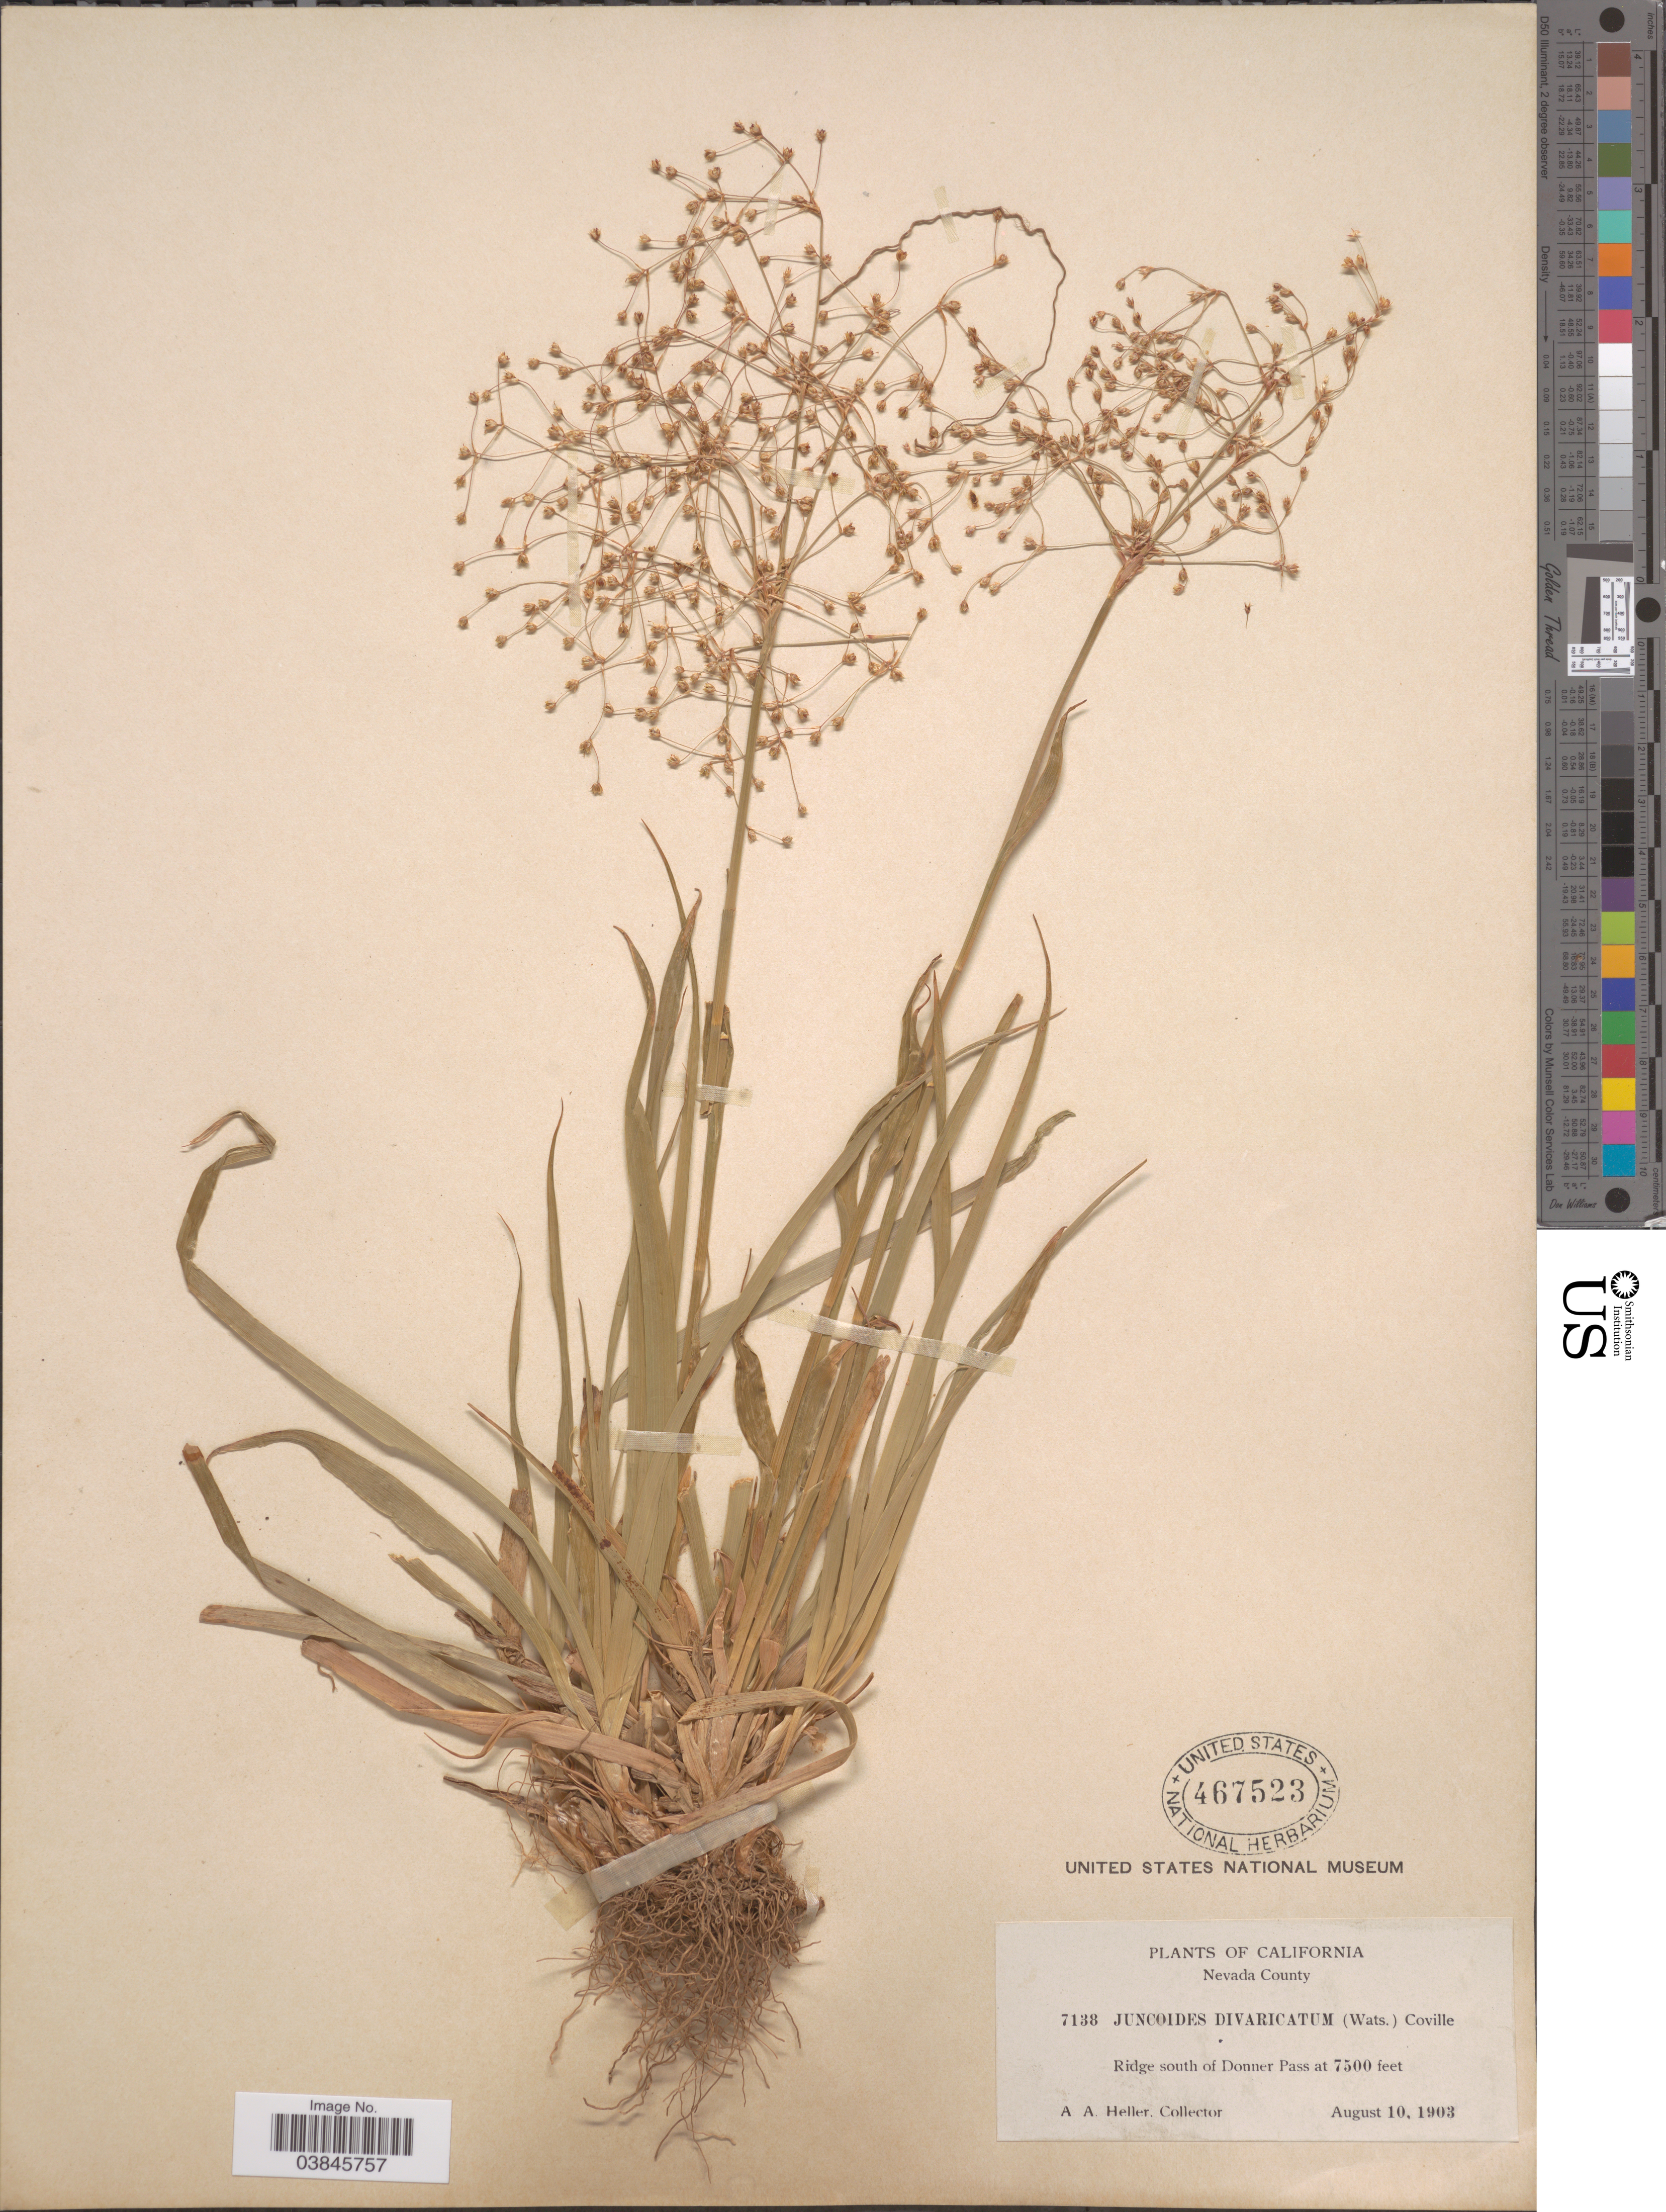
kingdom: Plantae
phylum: Tracheophyta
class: Liliopsida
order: Poales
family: Juncaceae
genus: Luzula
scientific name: Luzula divaricata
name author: S. Watson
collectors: A. A. Heller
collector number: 7138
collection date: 1903-08-10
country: United States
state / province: California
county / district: Nevada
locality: Nevada County. Ridge south of Donner Pass.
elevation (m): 2286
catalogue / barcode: US 467523